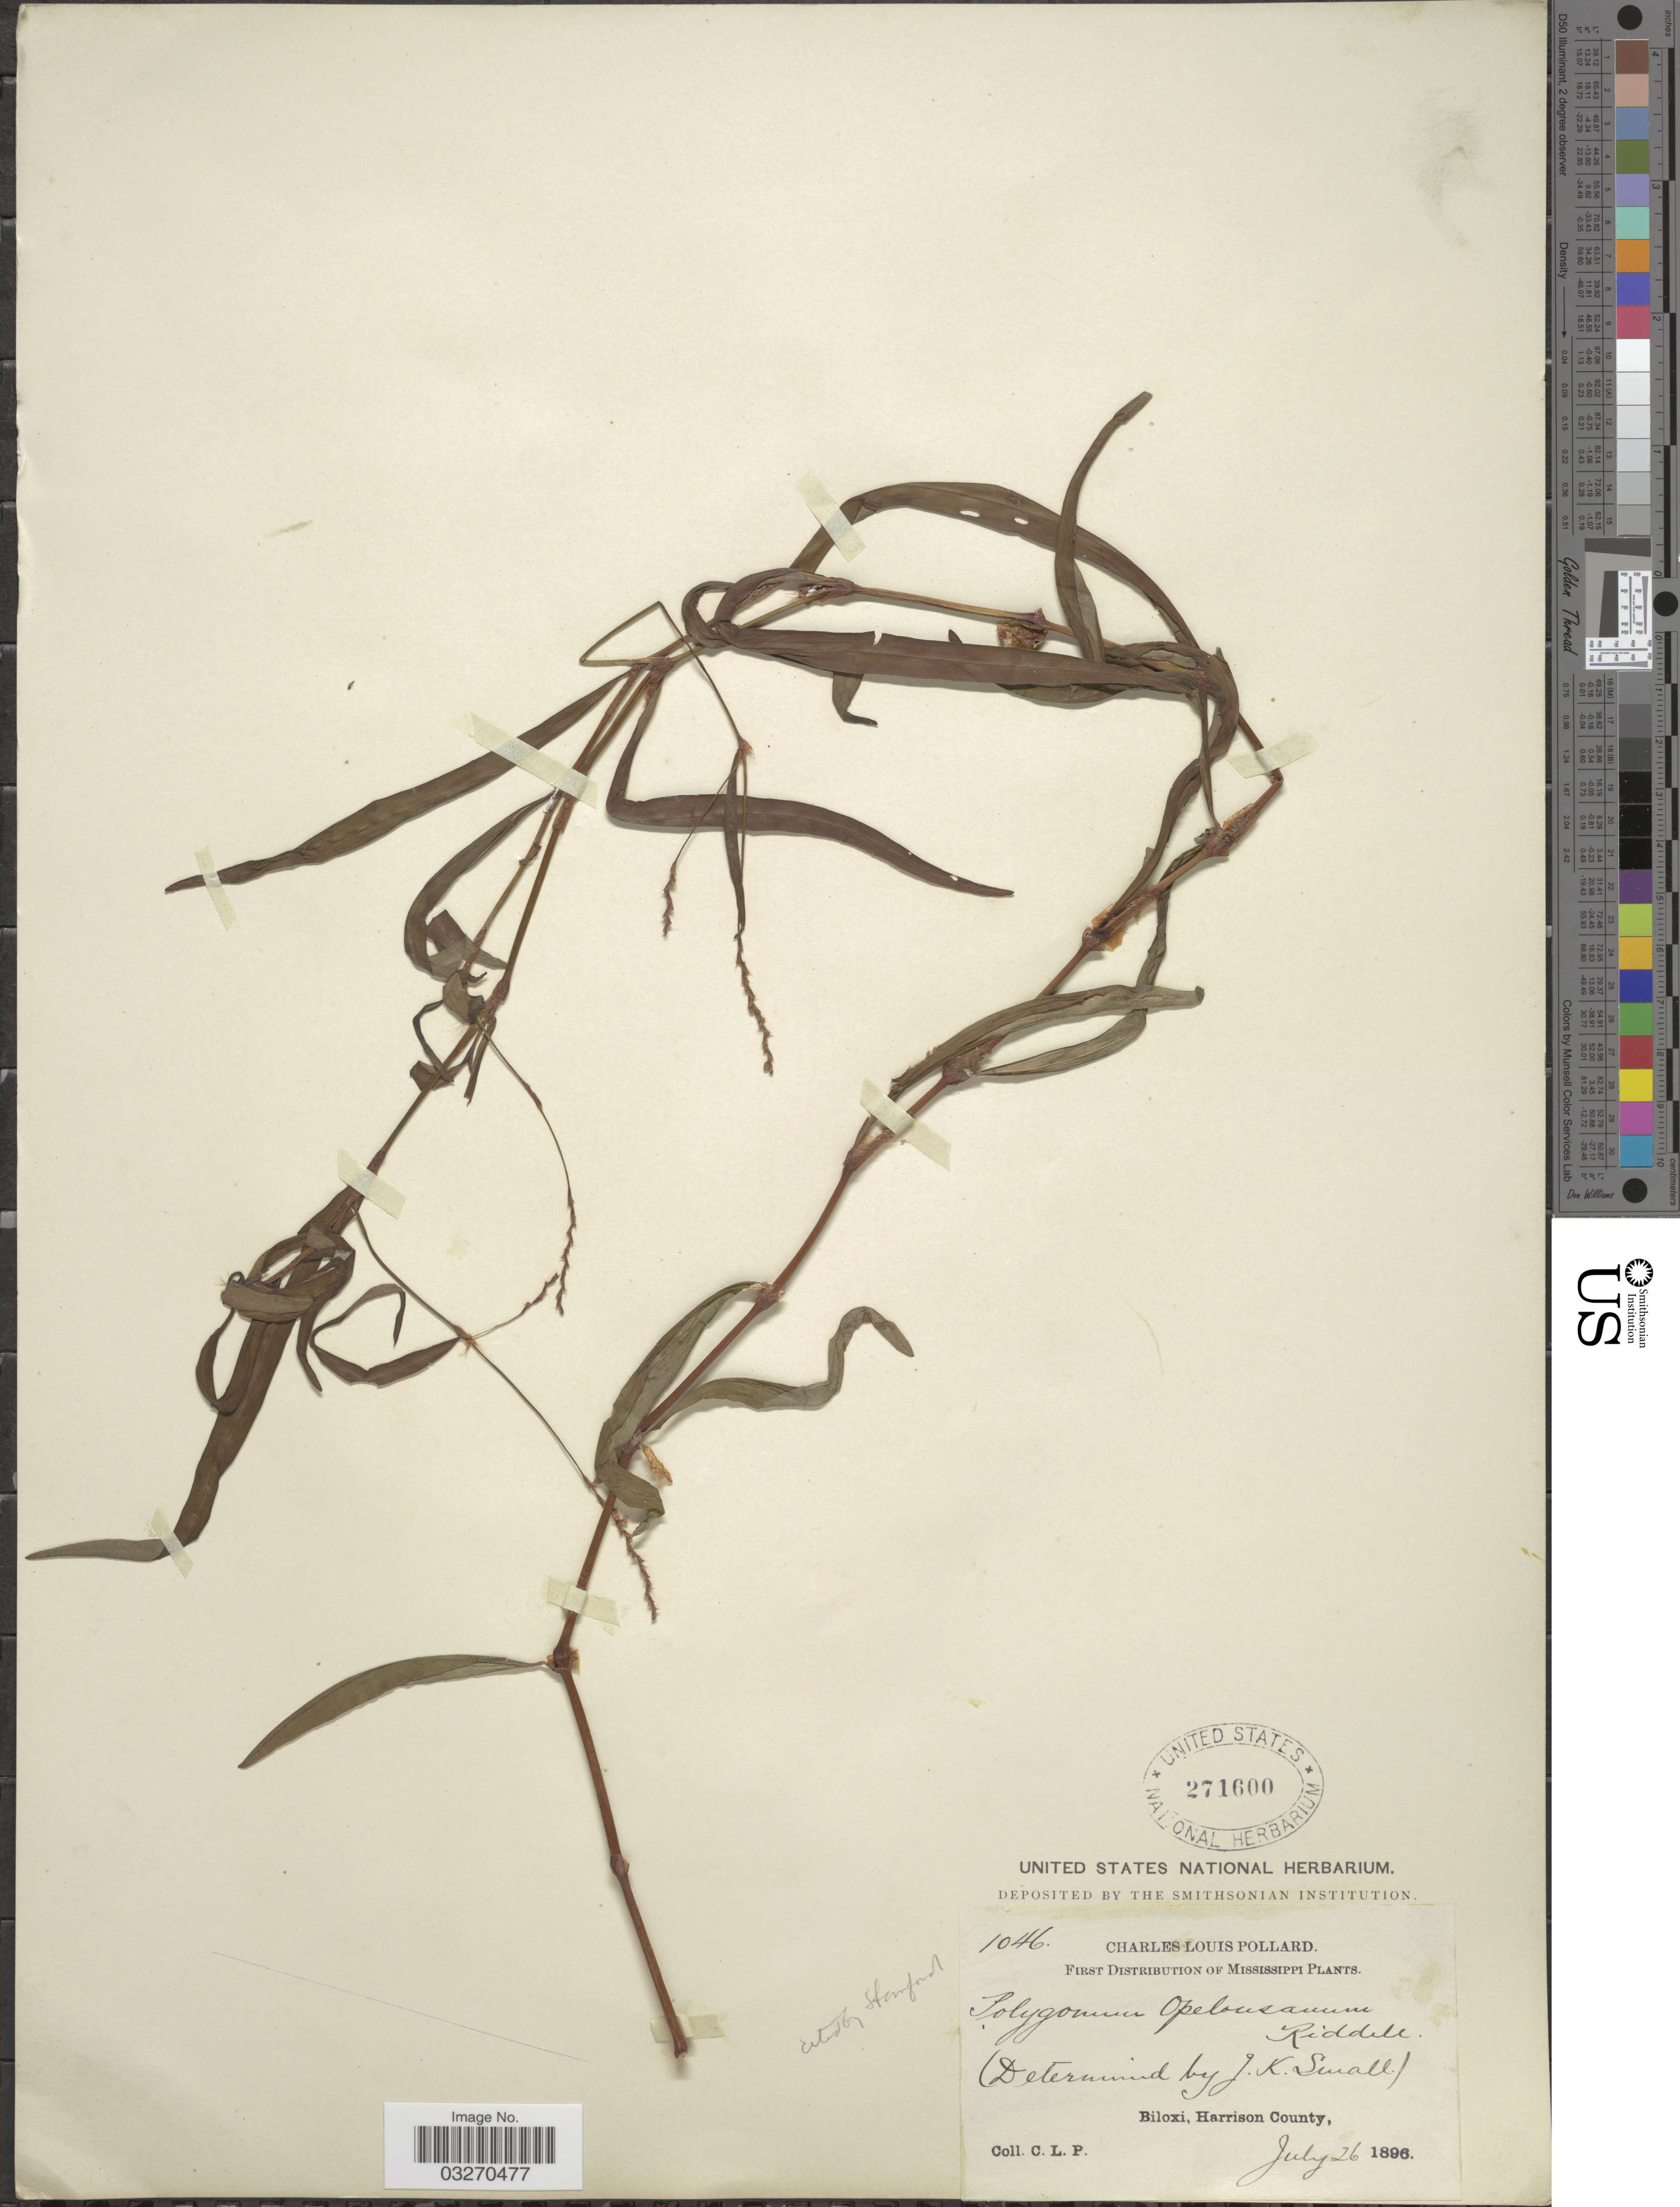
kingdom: Plantae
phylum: Tracheophyta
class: Magnoliopsida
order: Caryophyllales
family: Polygonaceae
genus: Persicaria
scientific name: Persicaria hydropiperoides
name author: (Michx.) Small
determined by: Atha, D. E.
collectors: C. L. Pollard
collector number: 1046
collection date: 1896-07-26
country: United States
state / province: Mississippi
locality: Biloxi, Harrison County.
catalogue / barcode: US 271600